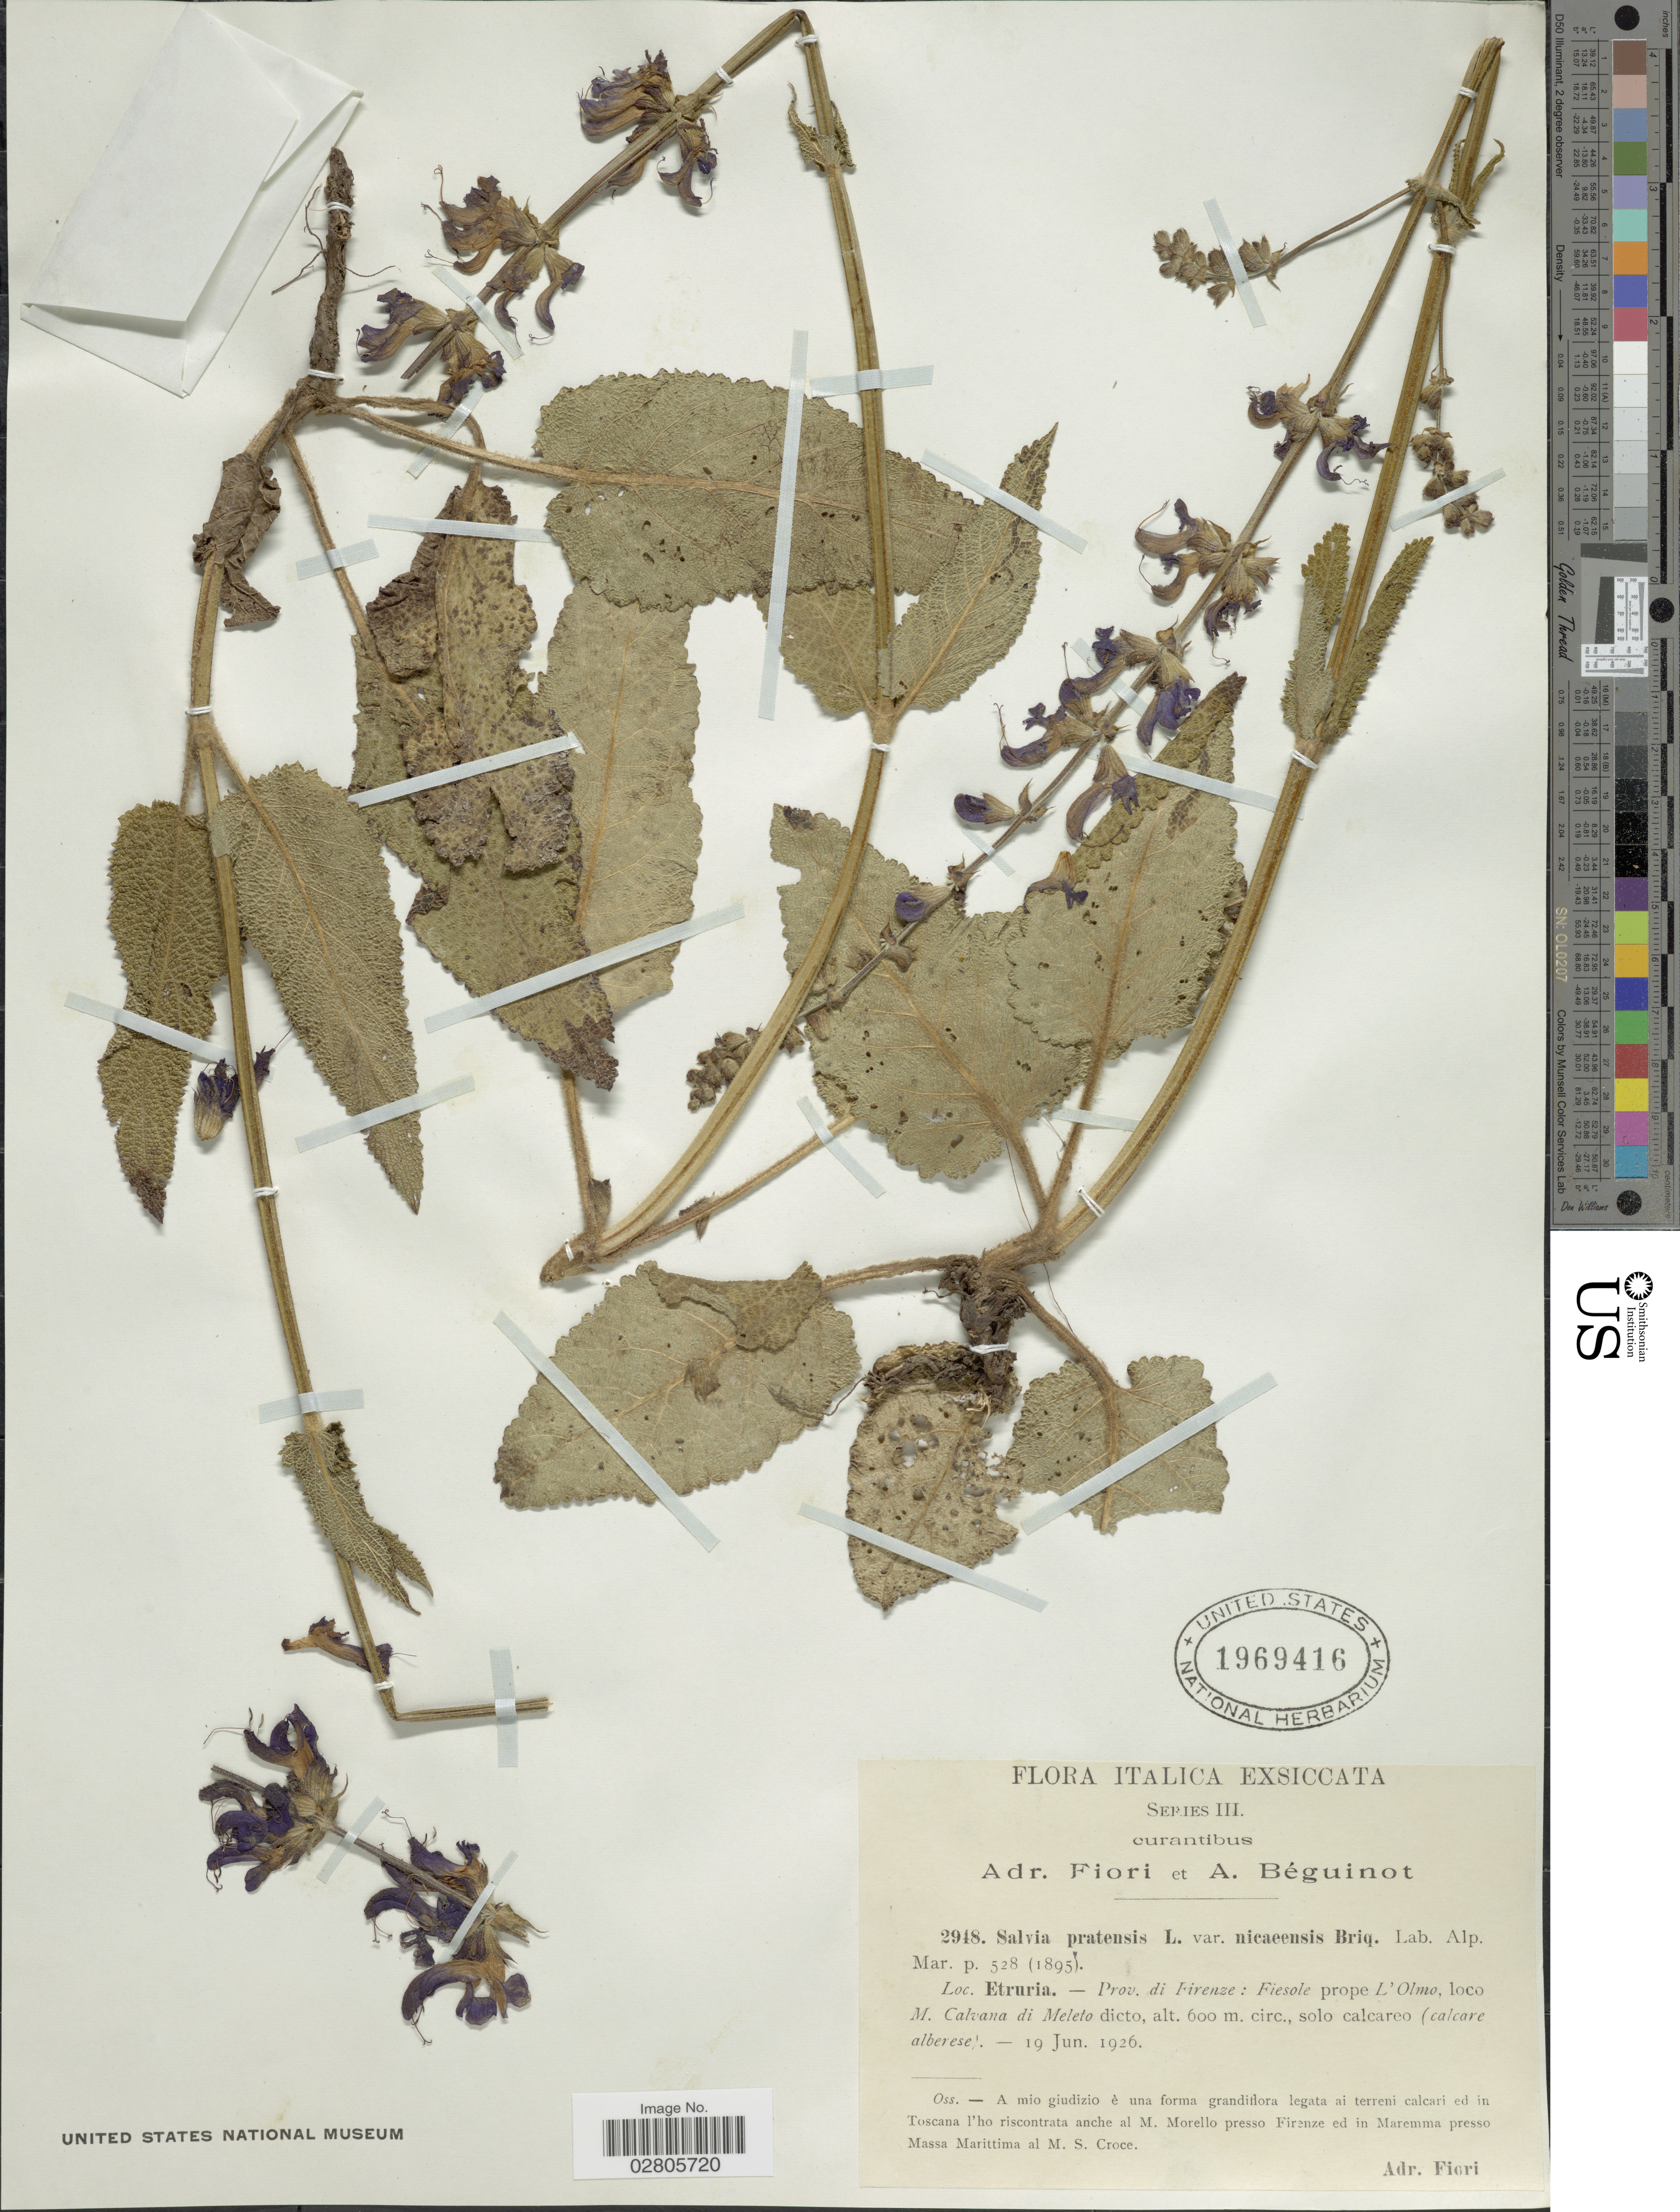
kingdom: Plantae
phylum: Tracheophyta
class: Magnoliopsida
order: Lamiales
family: Lamiaceae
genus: Salvia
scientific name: Salvia pratensis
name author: L.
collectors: A. Fiori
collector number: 2948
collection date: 1926-06-19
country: Italy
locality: Etruria.- Prov. di Firenze: Fiesole prope L'Olmo, loco M. Calvana di Meleto dicto, solo calcareo (calcare alberese).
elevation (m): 600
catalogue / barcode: US 1969416